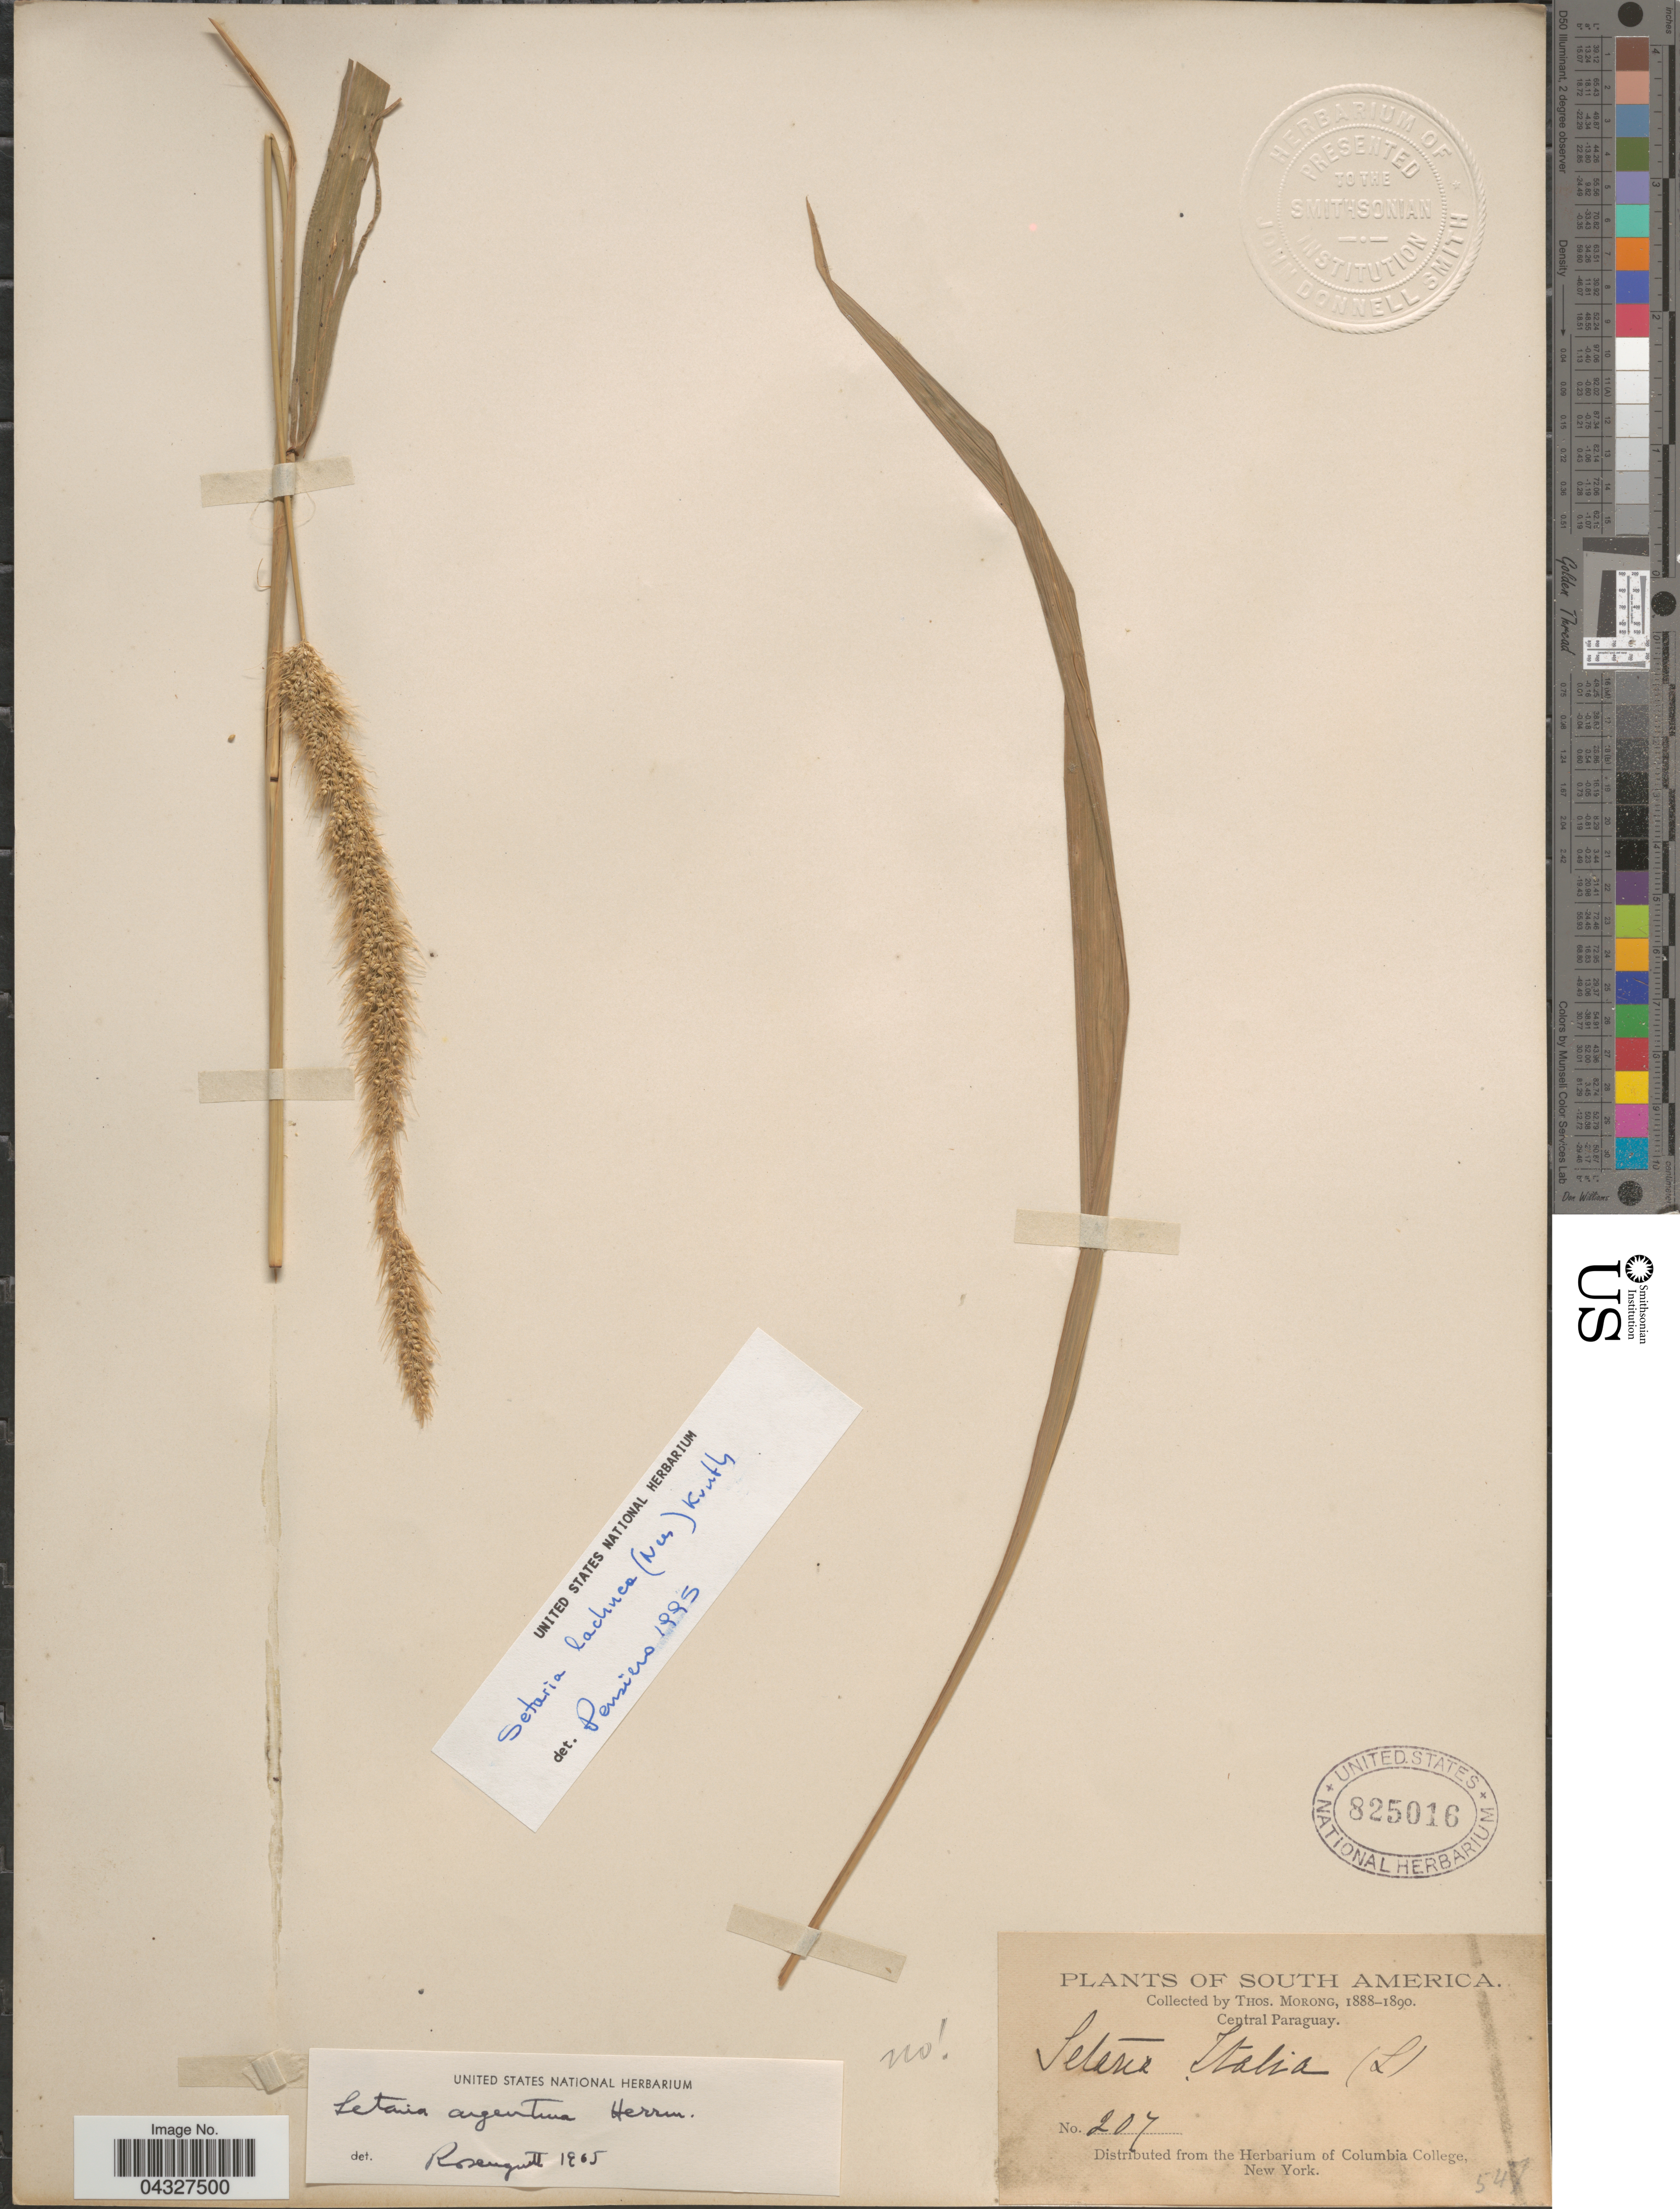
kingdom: Plantae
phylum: Tracheophyta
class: Liliopsida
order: Poales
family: Poaceae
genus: Setaria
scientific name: Setaria lachnea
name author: (Nees) Kunth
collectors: ex herb. T. Morong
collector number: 207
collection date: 1888/1890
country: Paraguay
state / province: Central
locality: Central Paraguay.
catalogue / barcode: US 825016